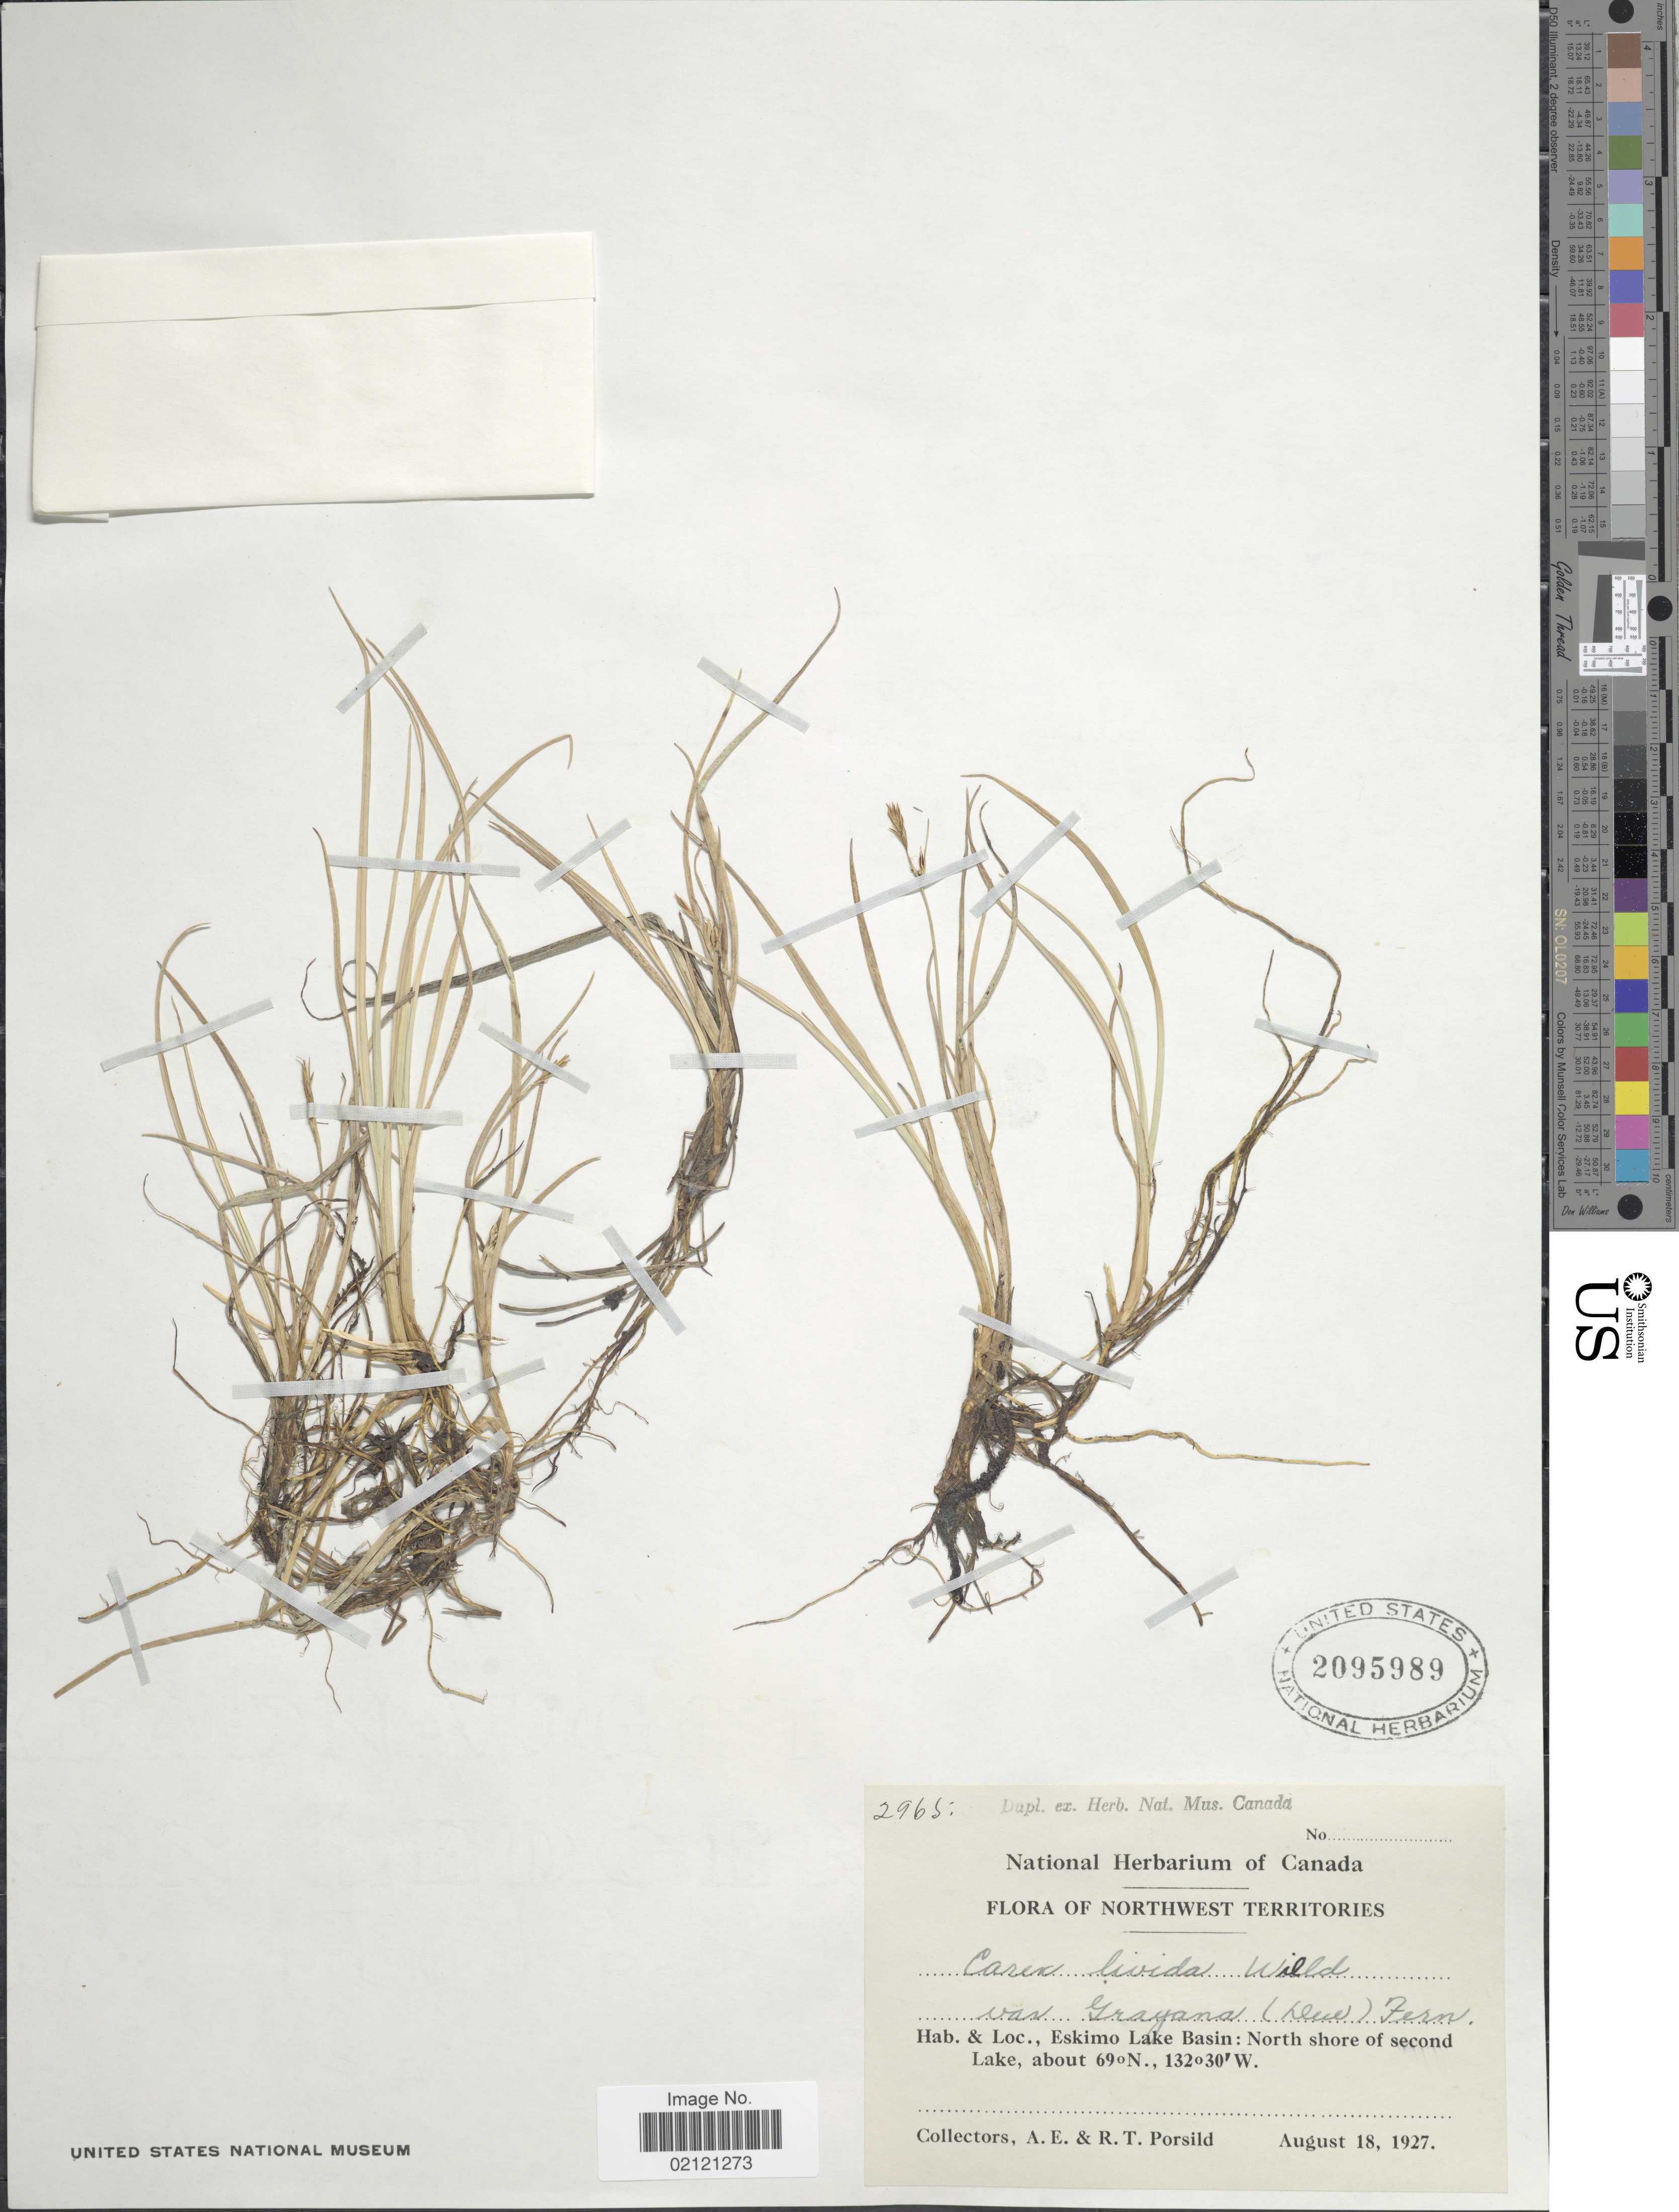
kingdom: Plantae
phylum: Tracheophyta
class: Liliopsida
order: Poales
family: Cyperaceae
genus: Carex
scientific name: Carex livida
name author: (Wahlenb.) Willd.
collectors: A. E. Porsild & R. T. Porsild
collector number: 2965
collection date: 1927-08-18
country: Canada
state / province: Northwest Territories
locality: Eskimo Lake Basin: North shore of second Lake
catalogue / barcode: US 2095989